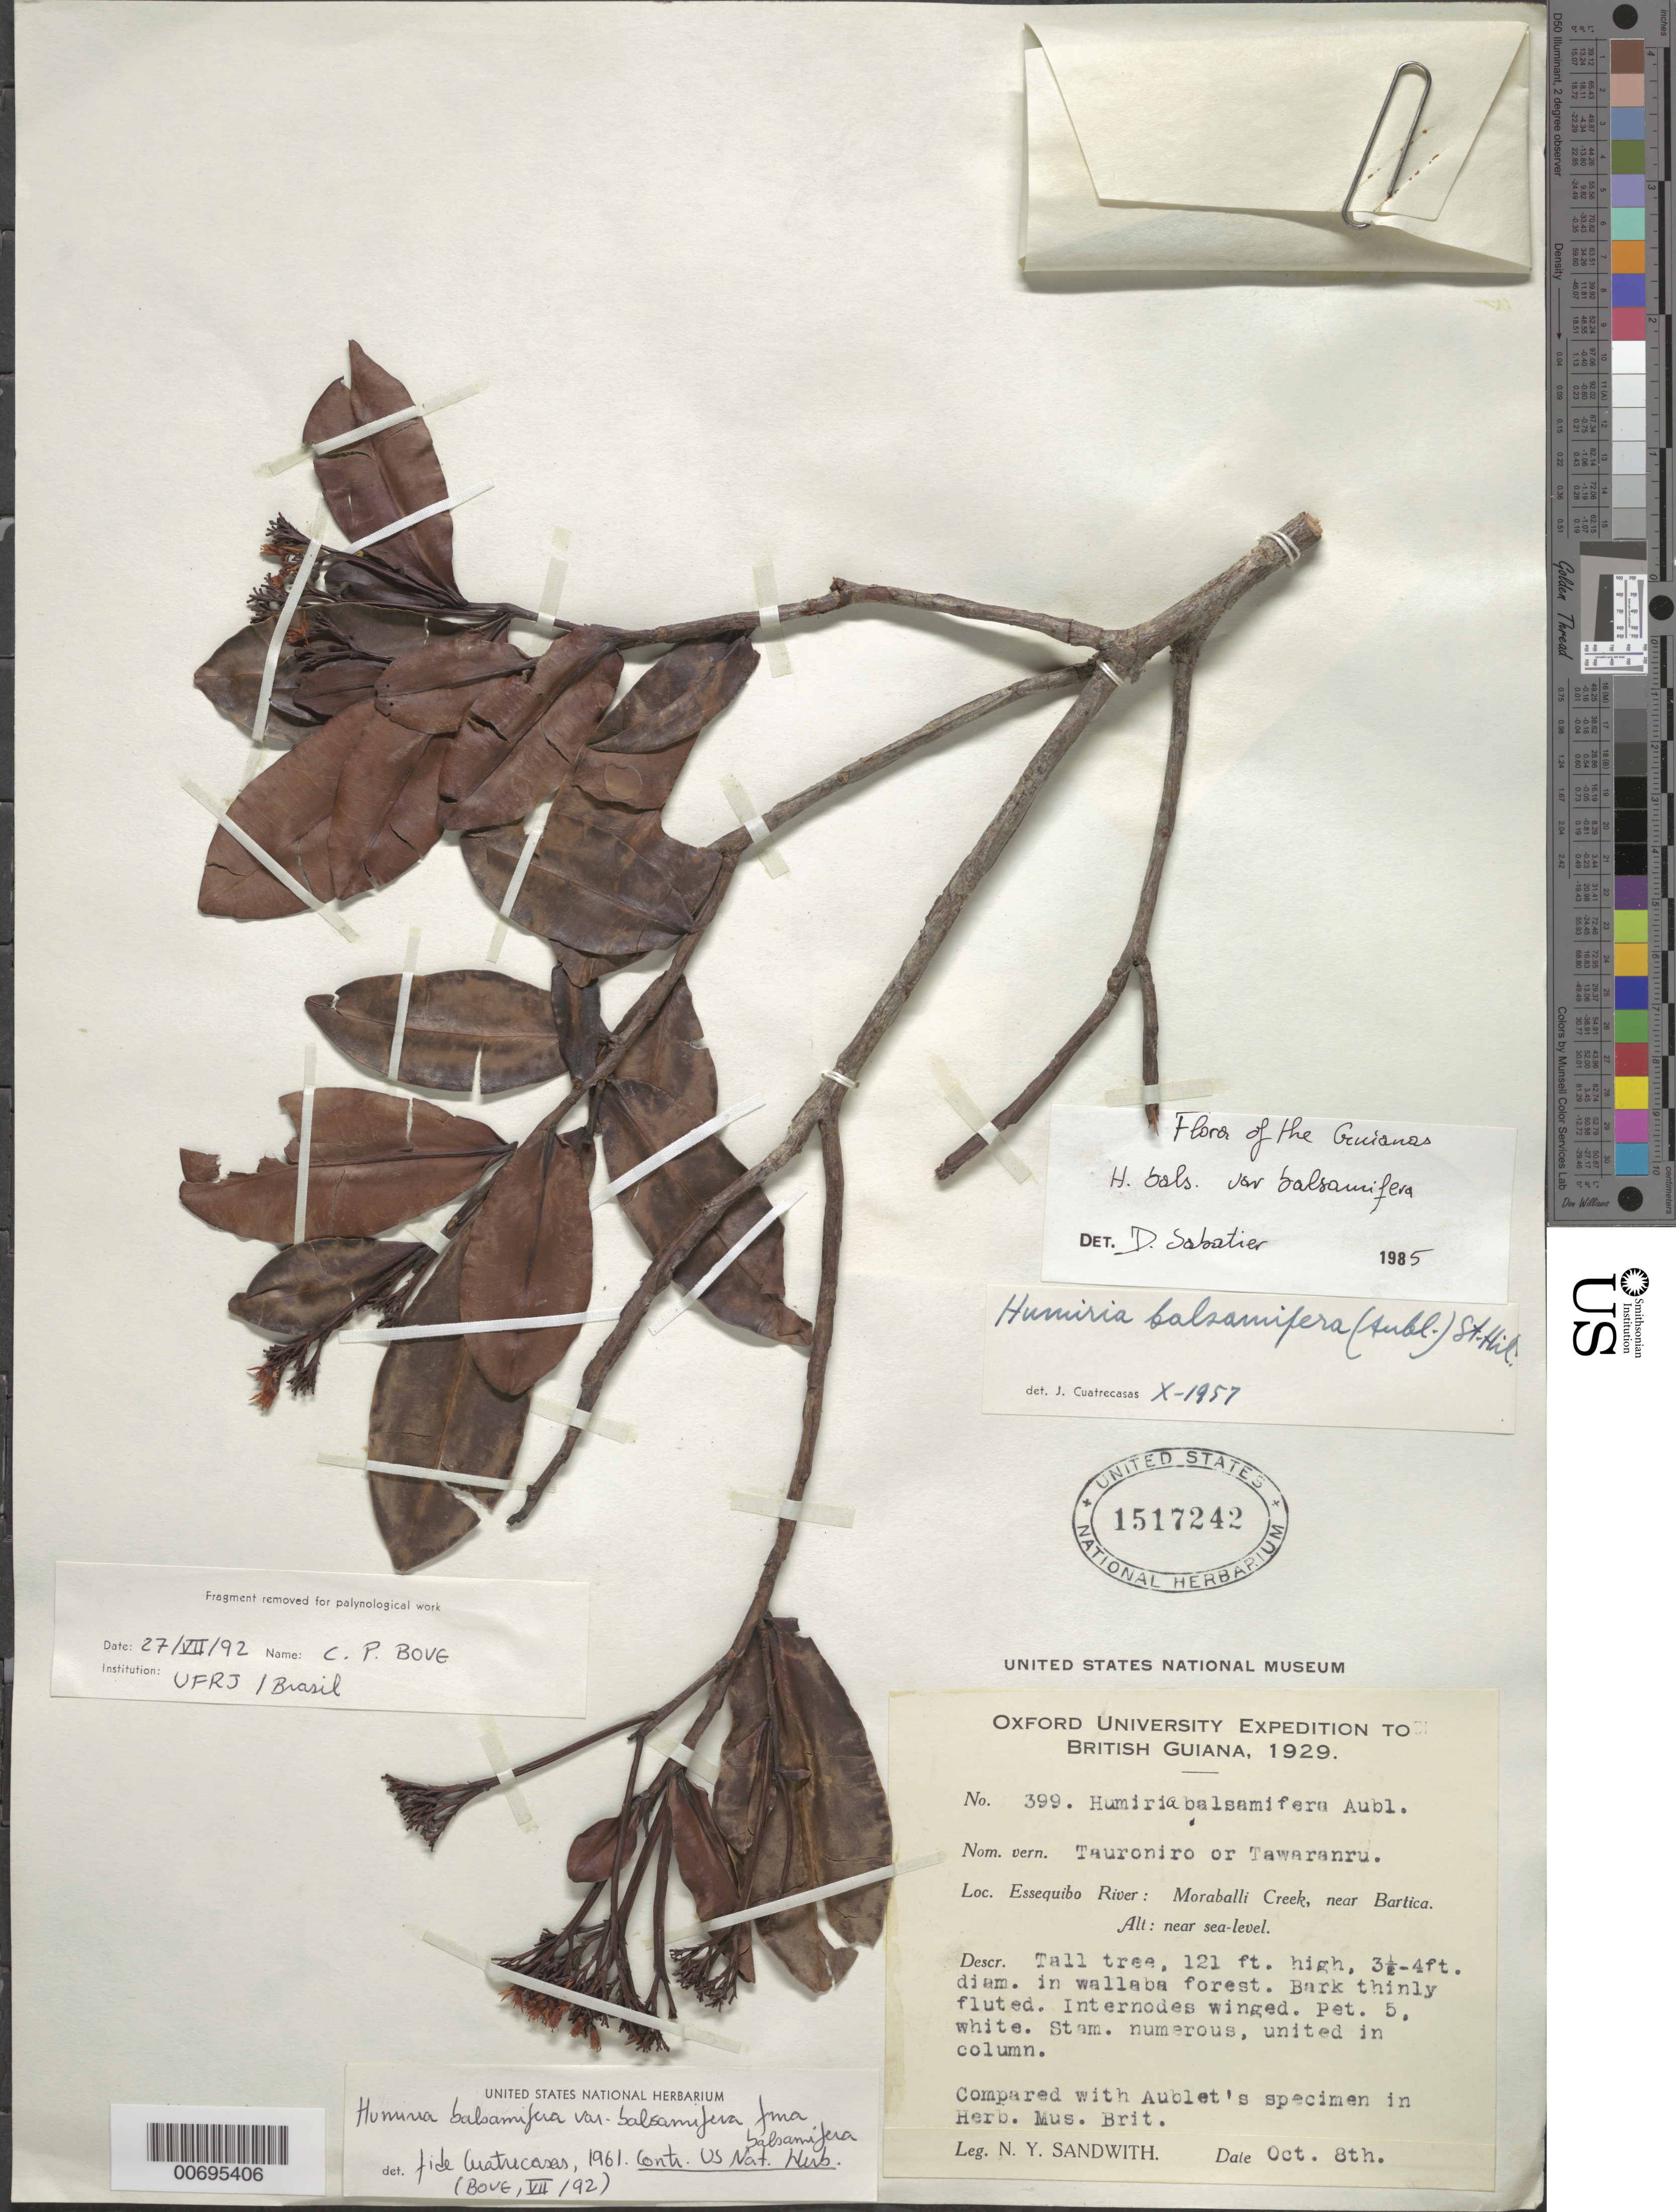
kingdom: Plantae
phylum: Tracheophyta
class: Magnoliopsida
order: Malpighiales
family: Humiriaceae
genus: Humiria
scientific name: Humiria balsamifera f. balsamifera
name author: Aubl.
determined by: Sabatier, D.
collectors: N. Y. Sandwith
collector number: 399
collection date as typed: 8-Oct-29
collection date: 1929-10-08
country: Guyana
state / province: U. Demerara-Berbice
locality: Moraballi Creek, Essequibo R., near Bartica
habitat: Wallaba forest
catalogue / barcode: US 1517242